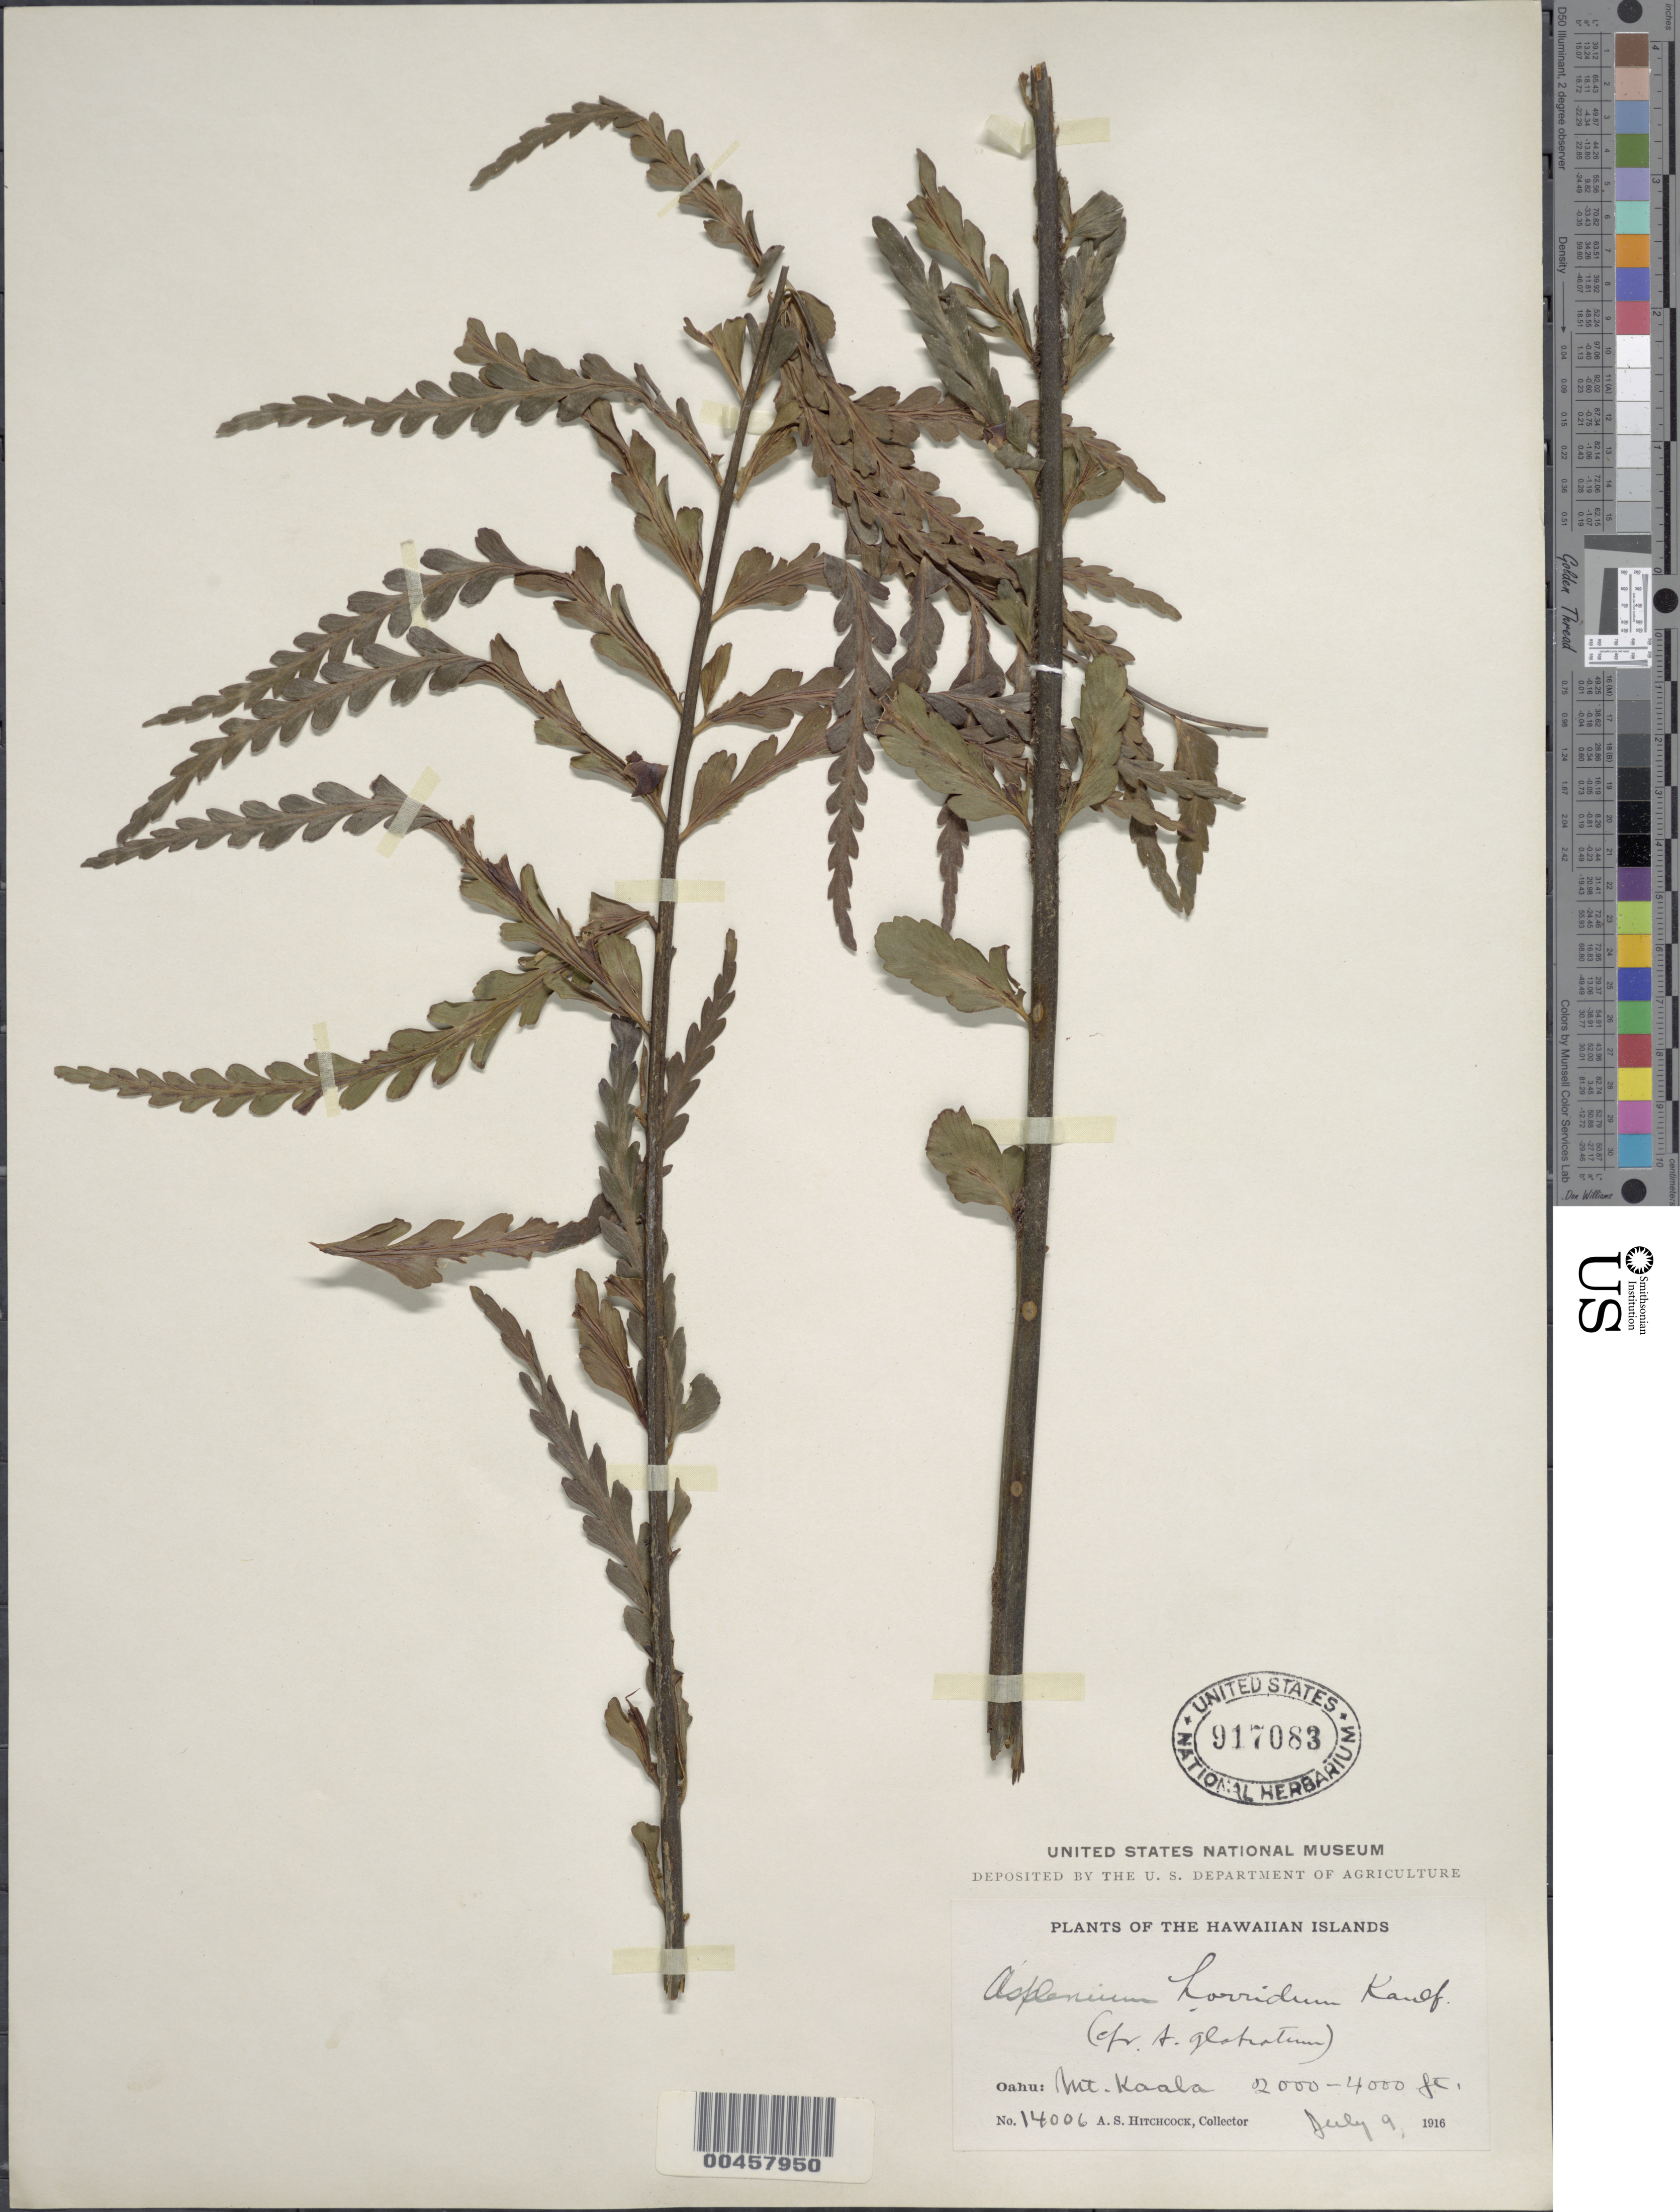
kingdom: Plantae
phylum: Tracheophyta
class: Polypodiopsida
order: Polypodiales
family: Aspleniaceae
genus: Asplenium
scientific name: Asplenium horridum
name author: Kaulf.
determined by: Salgado, A. E.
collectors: A. S. Hitchcock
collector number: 14006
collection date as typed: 9 Jul 1916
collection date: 1916-07-09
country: United States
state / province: Hawaii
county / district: Honolulu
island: Oahu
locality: Mt. Kaala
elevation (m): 610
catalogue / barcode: US 917083